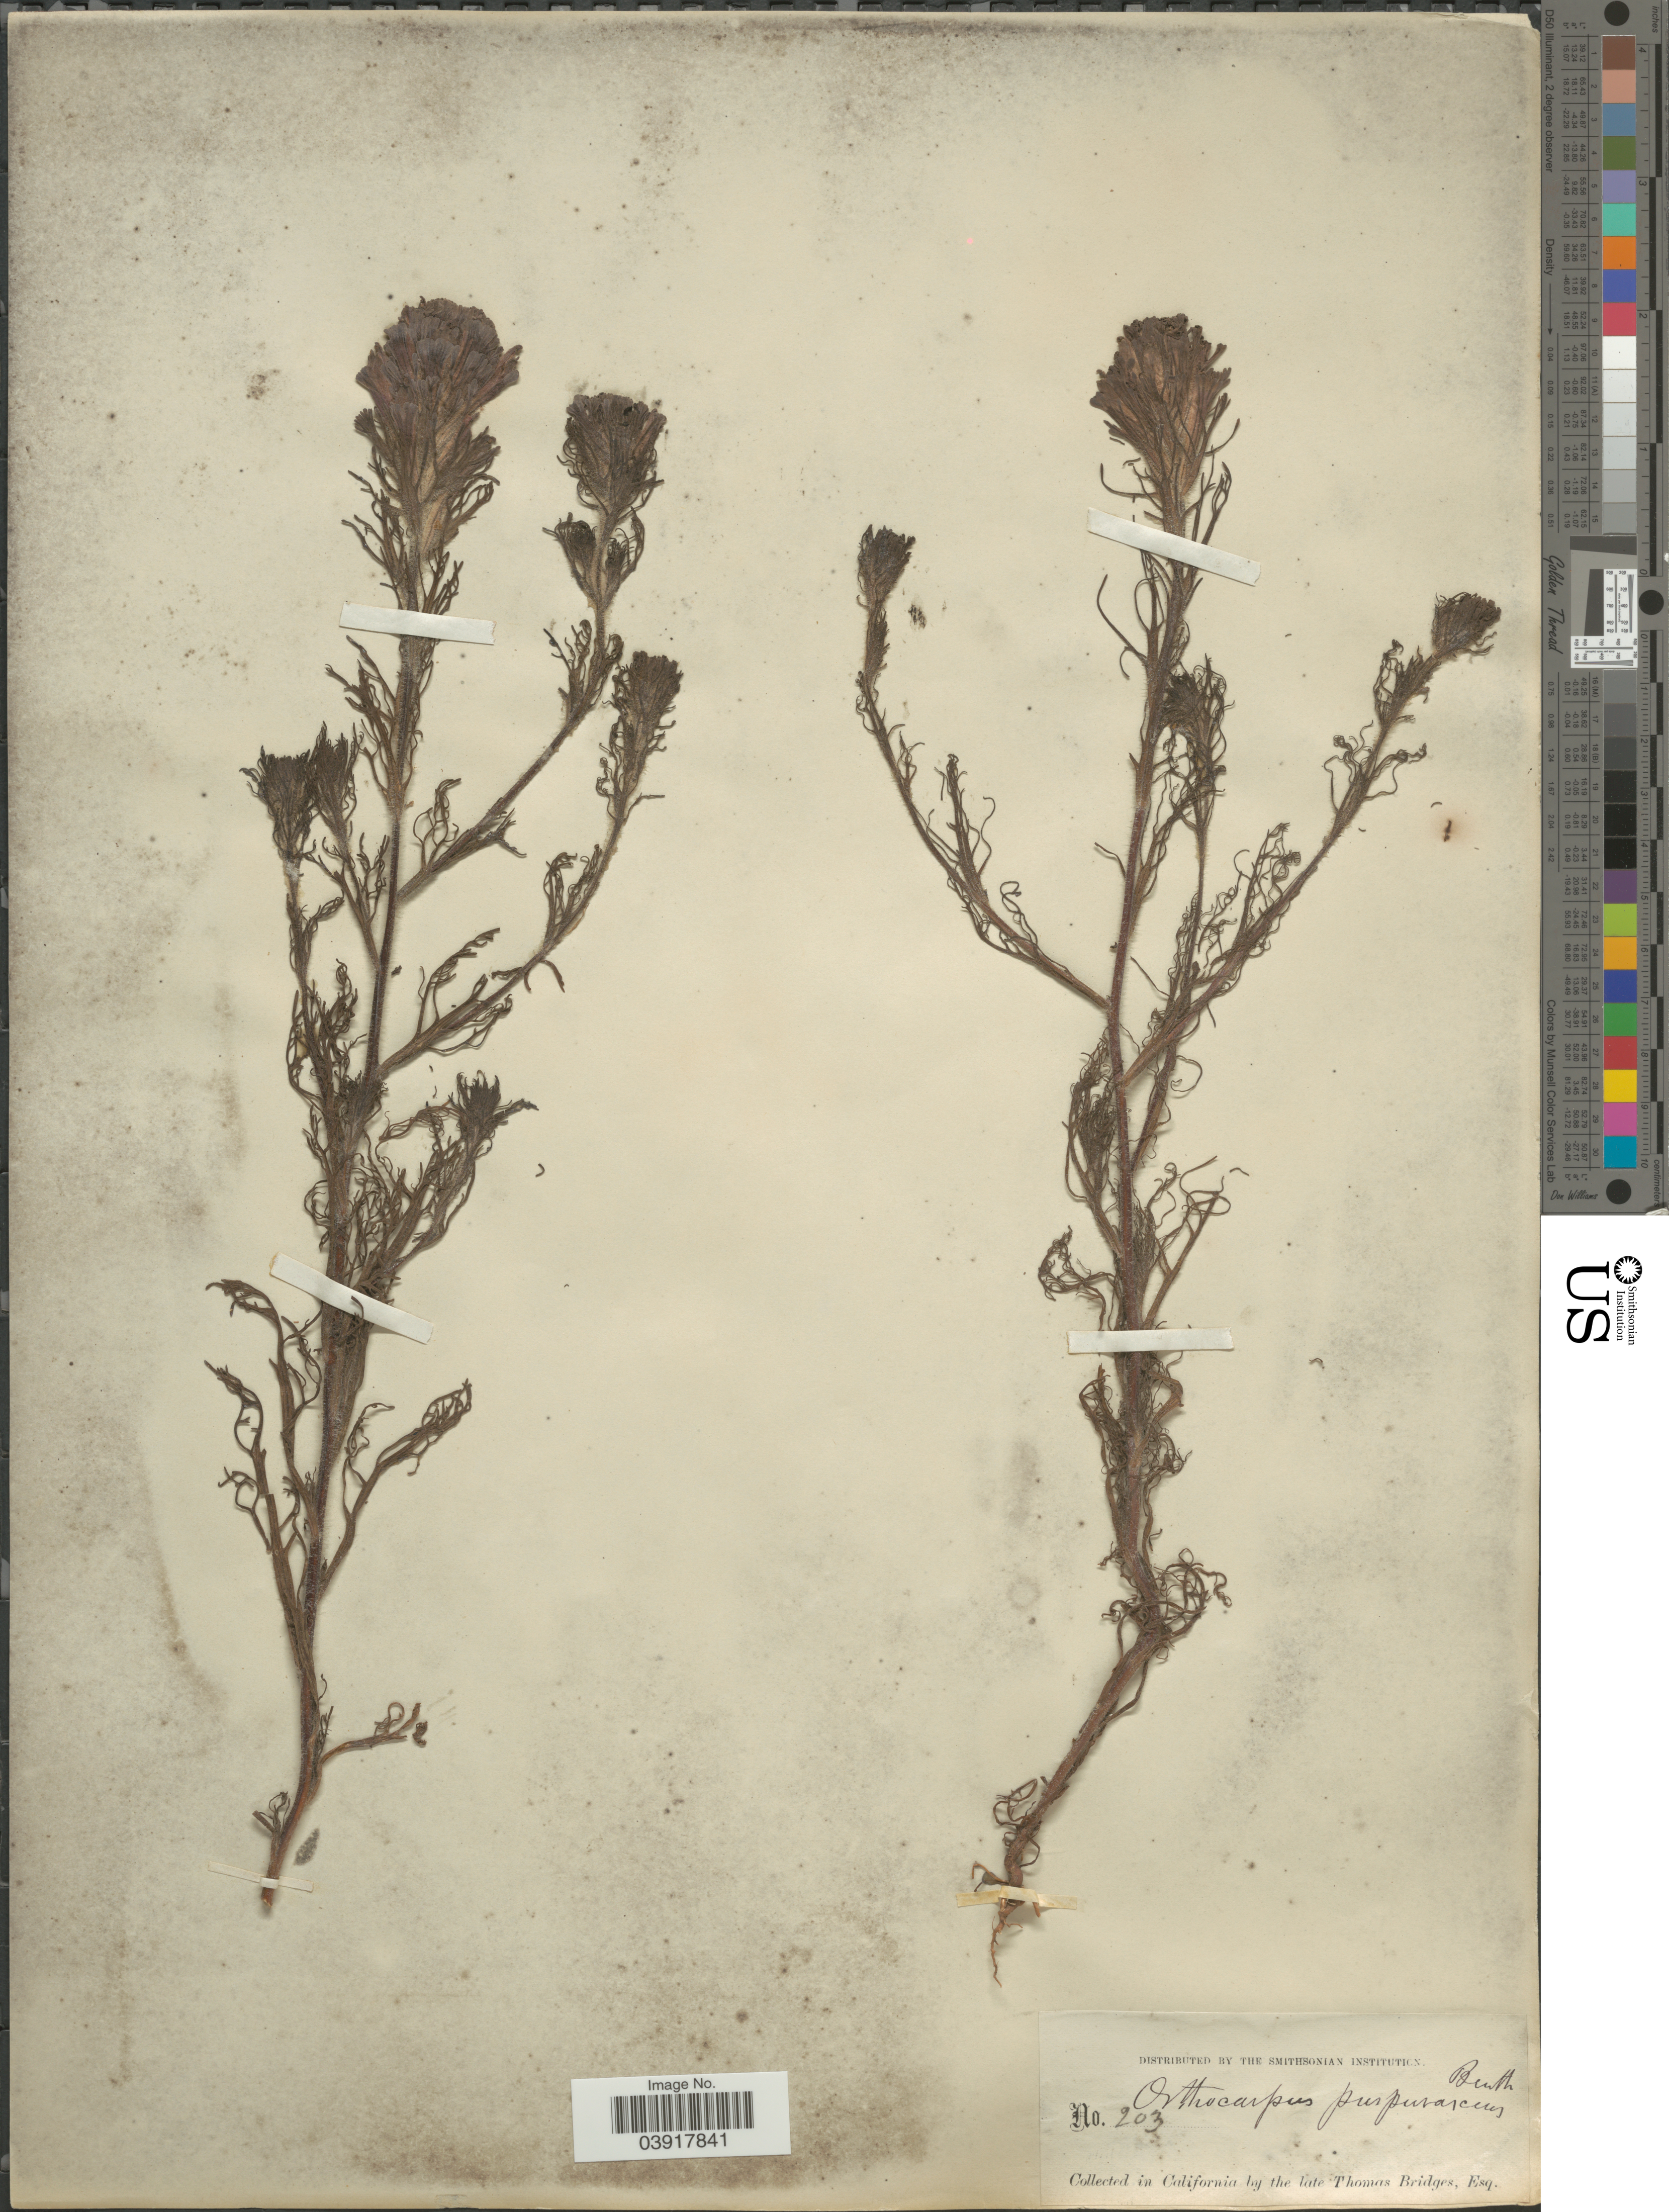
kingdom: Plantae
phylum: Tracheophyta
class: Magnoliopsida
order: Lamiales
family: Orobanchaceae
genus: Orthocarpus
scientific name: Orthocarpus purpurascens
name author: Benth.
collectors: T. Bridges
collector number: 203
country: United States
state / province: California